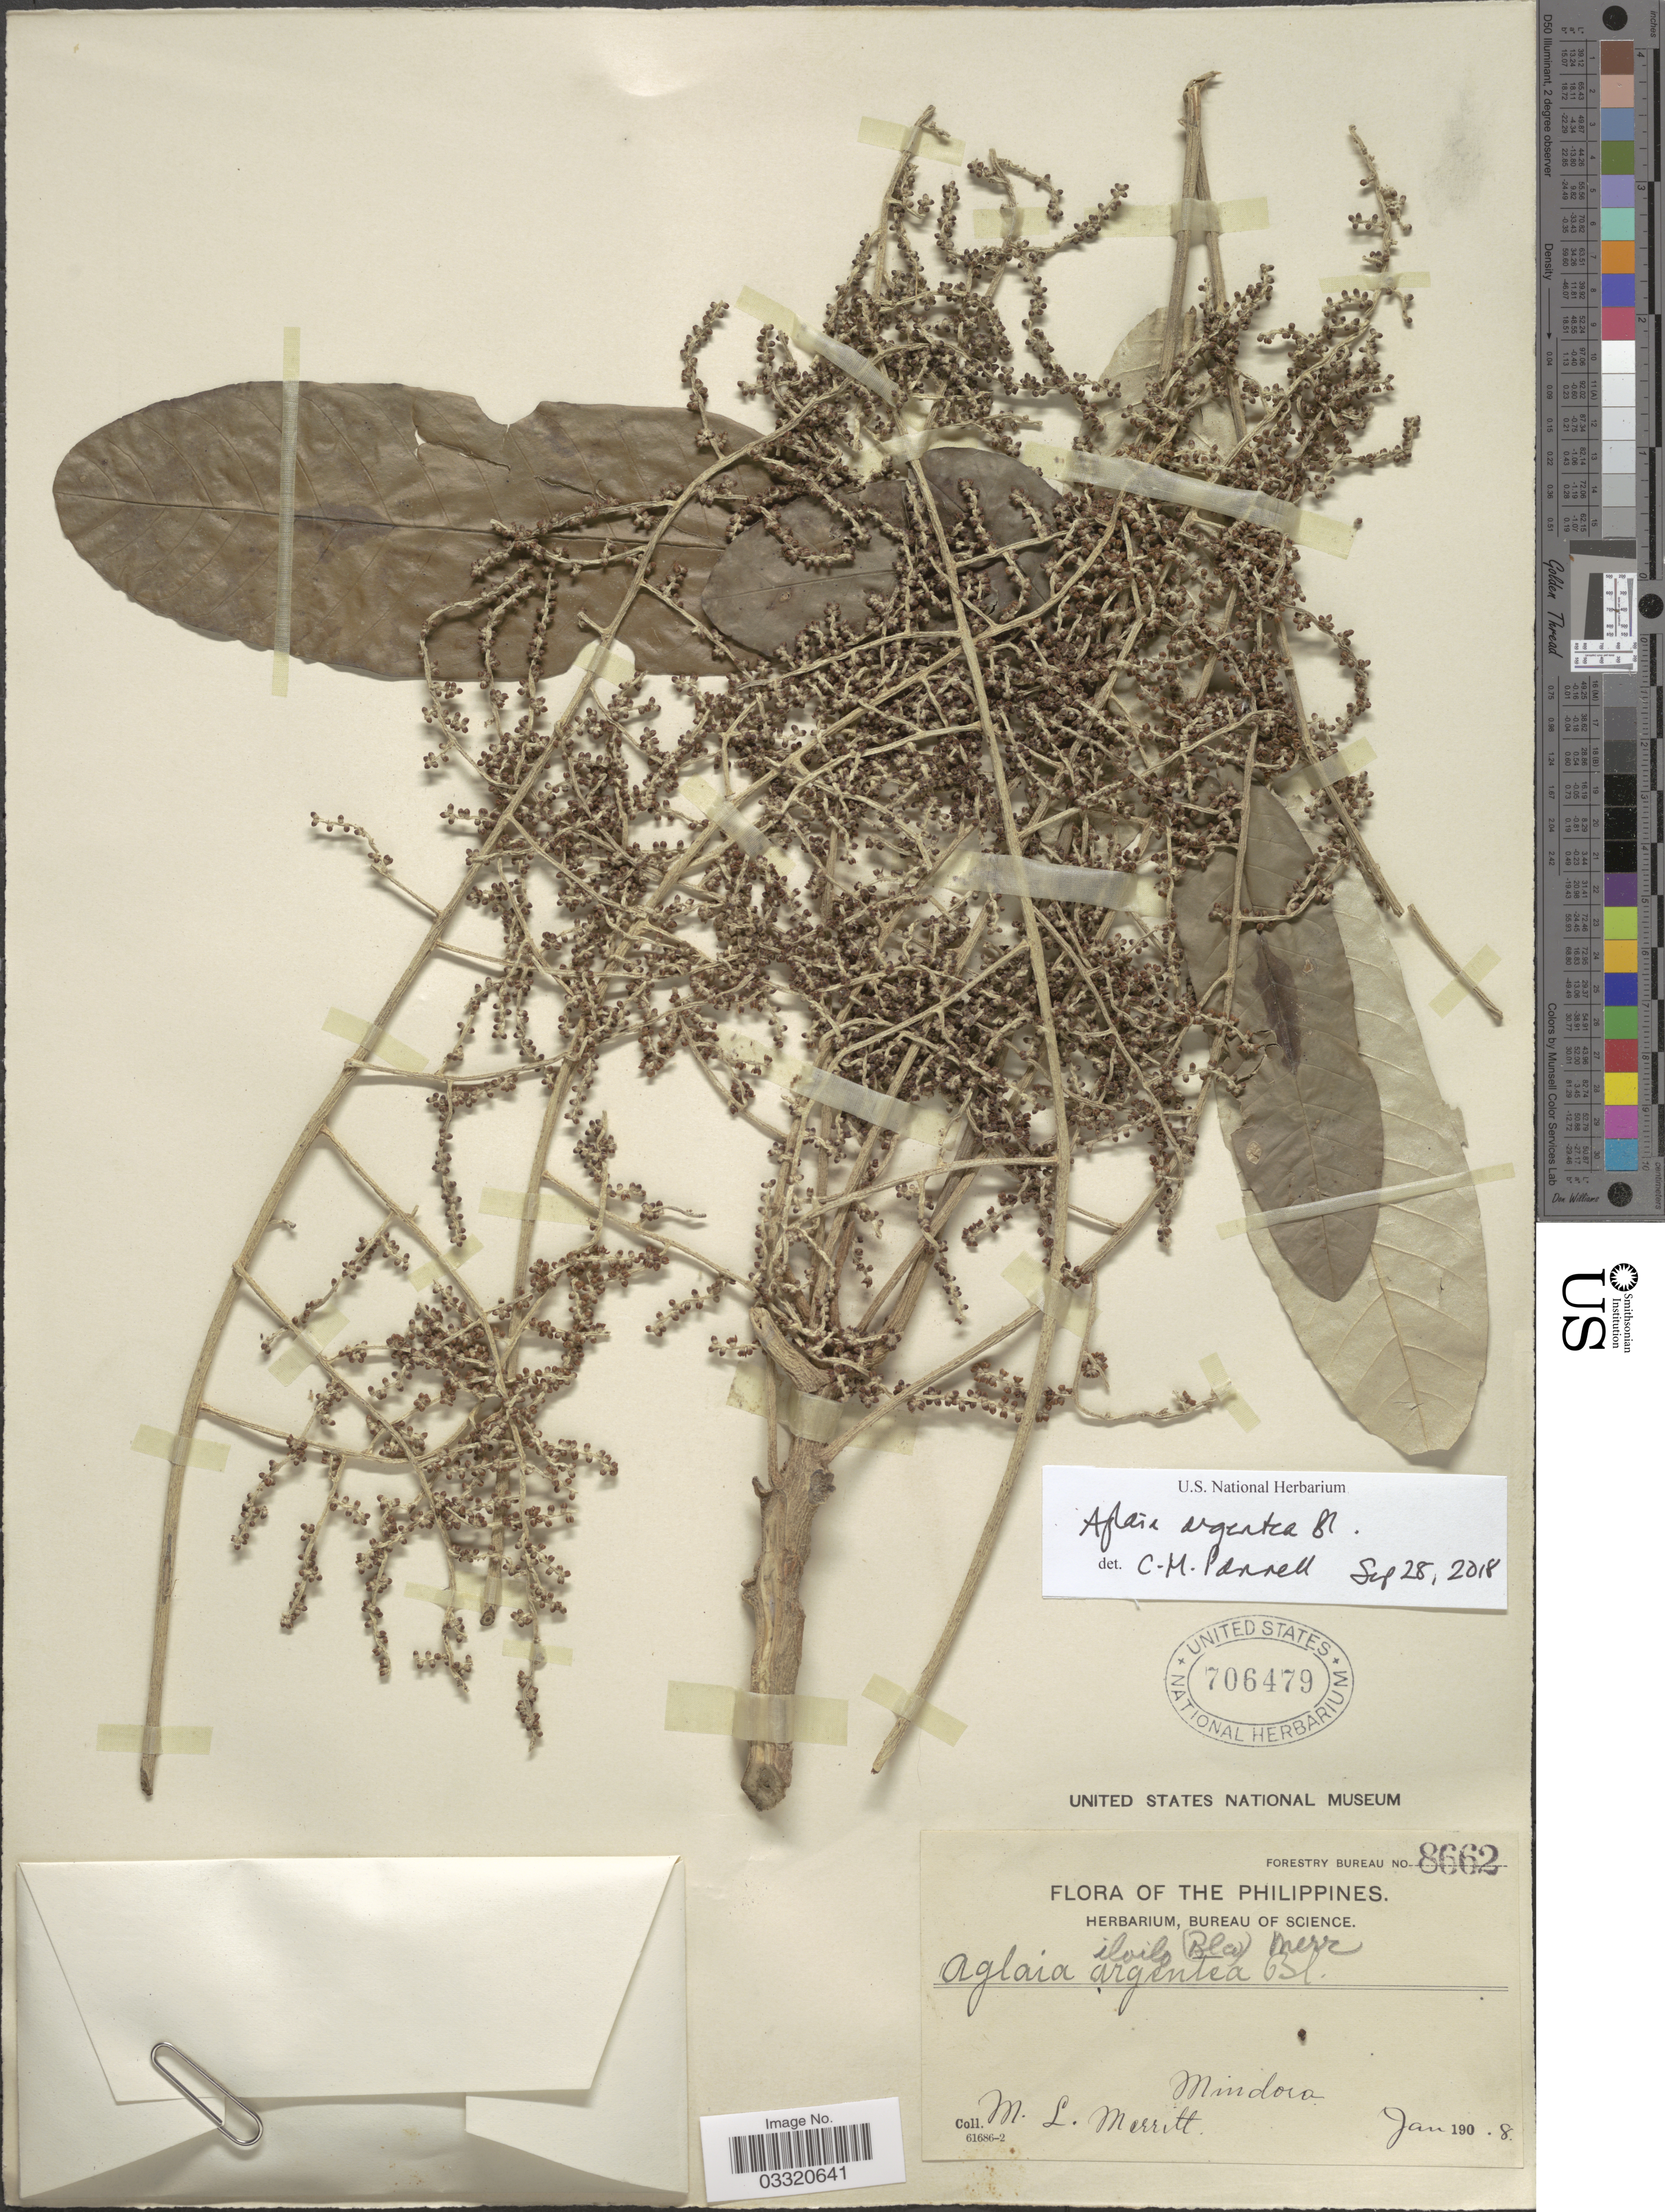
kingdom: Plantae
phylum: Tracheophyta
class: Magnoliopsida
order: Sapindales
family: Meliaceae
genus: Aglaia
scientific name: Aglaia argentea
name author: Blume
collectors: M. L. Merritt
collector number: Forestry Bureau 8662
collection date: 1908-01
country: Philippines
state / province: Mimaropa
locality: Mindoro.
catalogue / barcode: US 706479